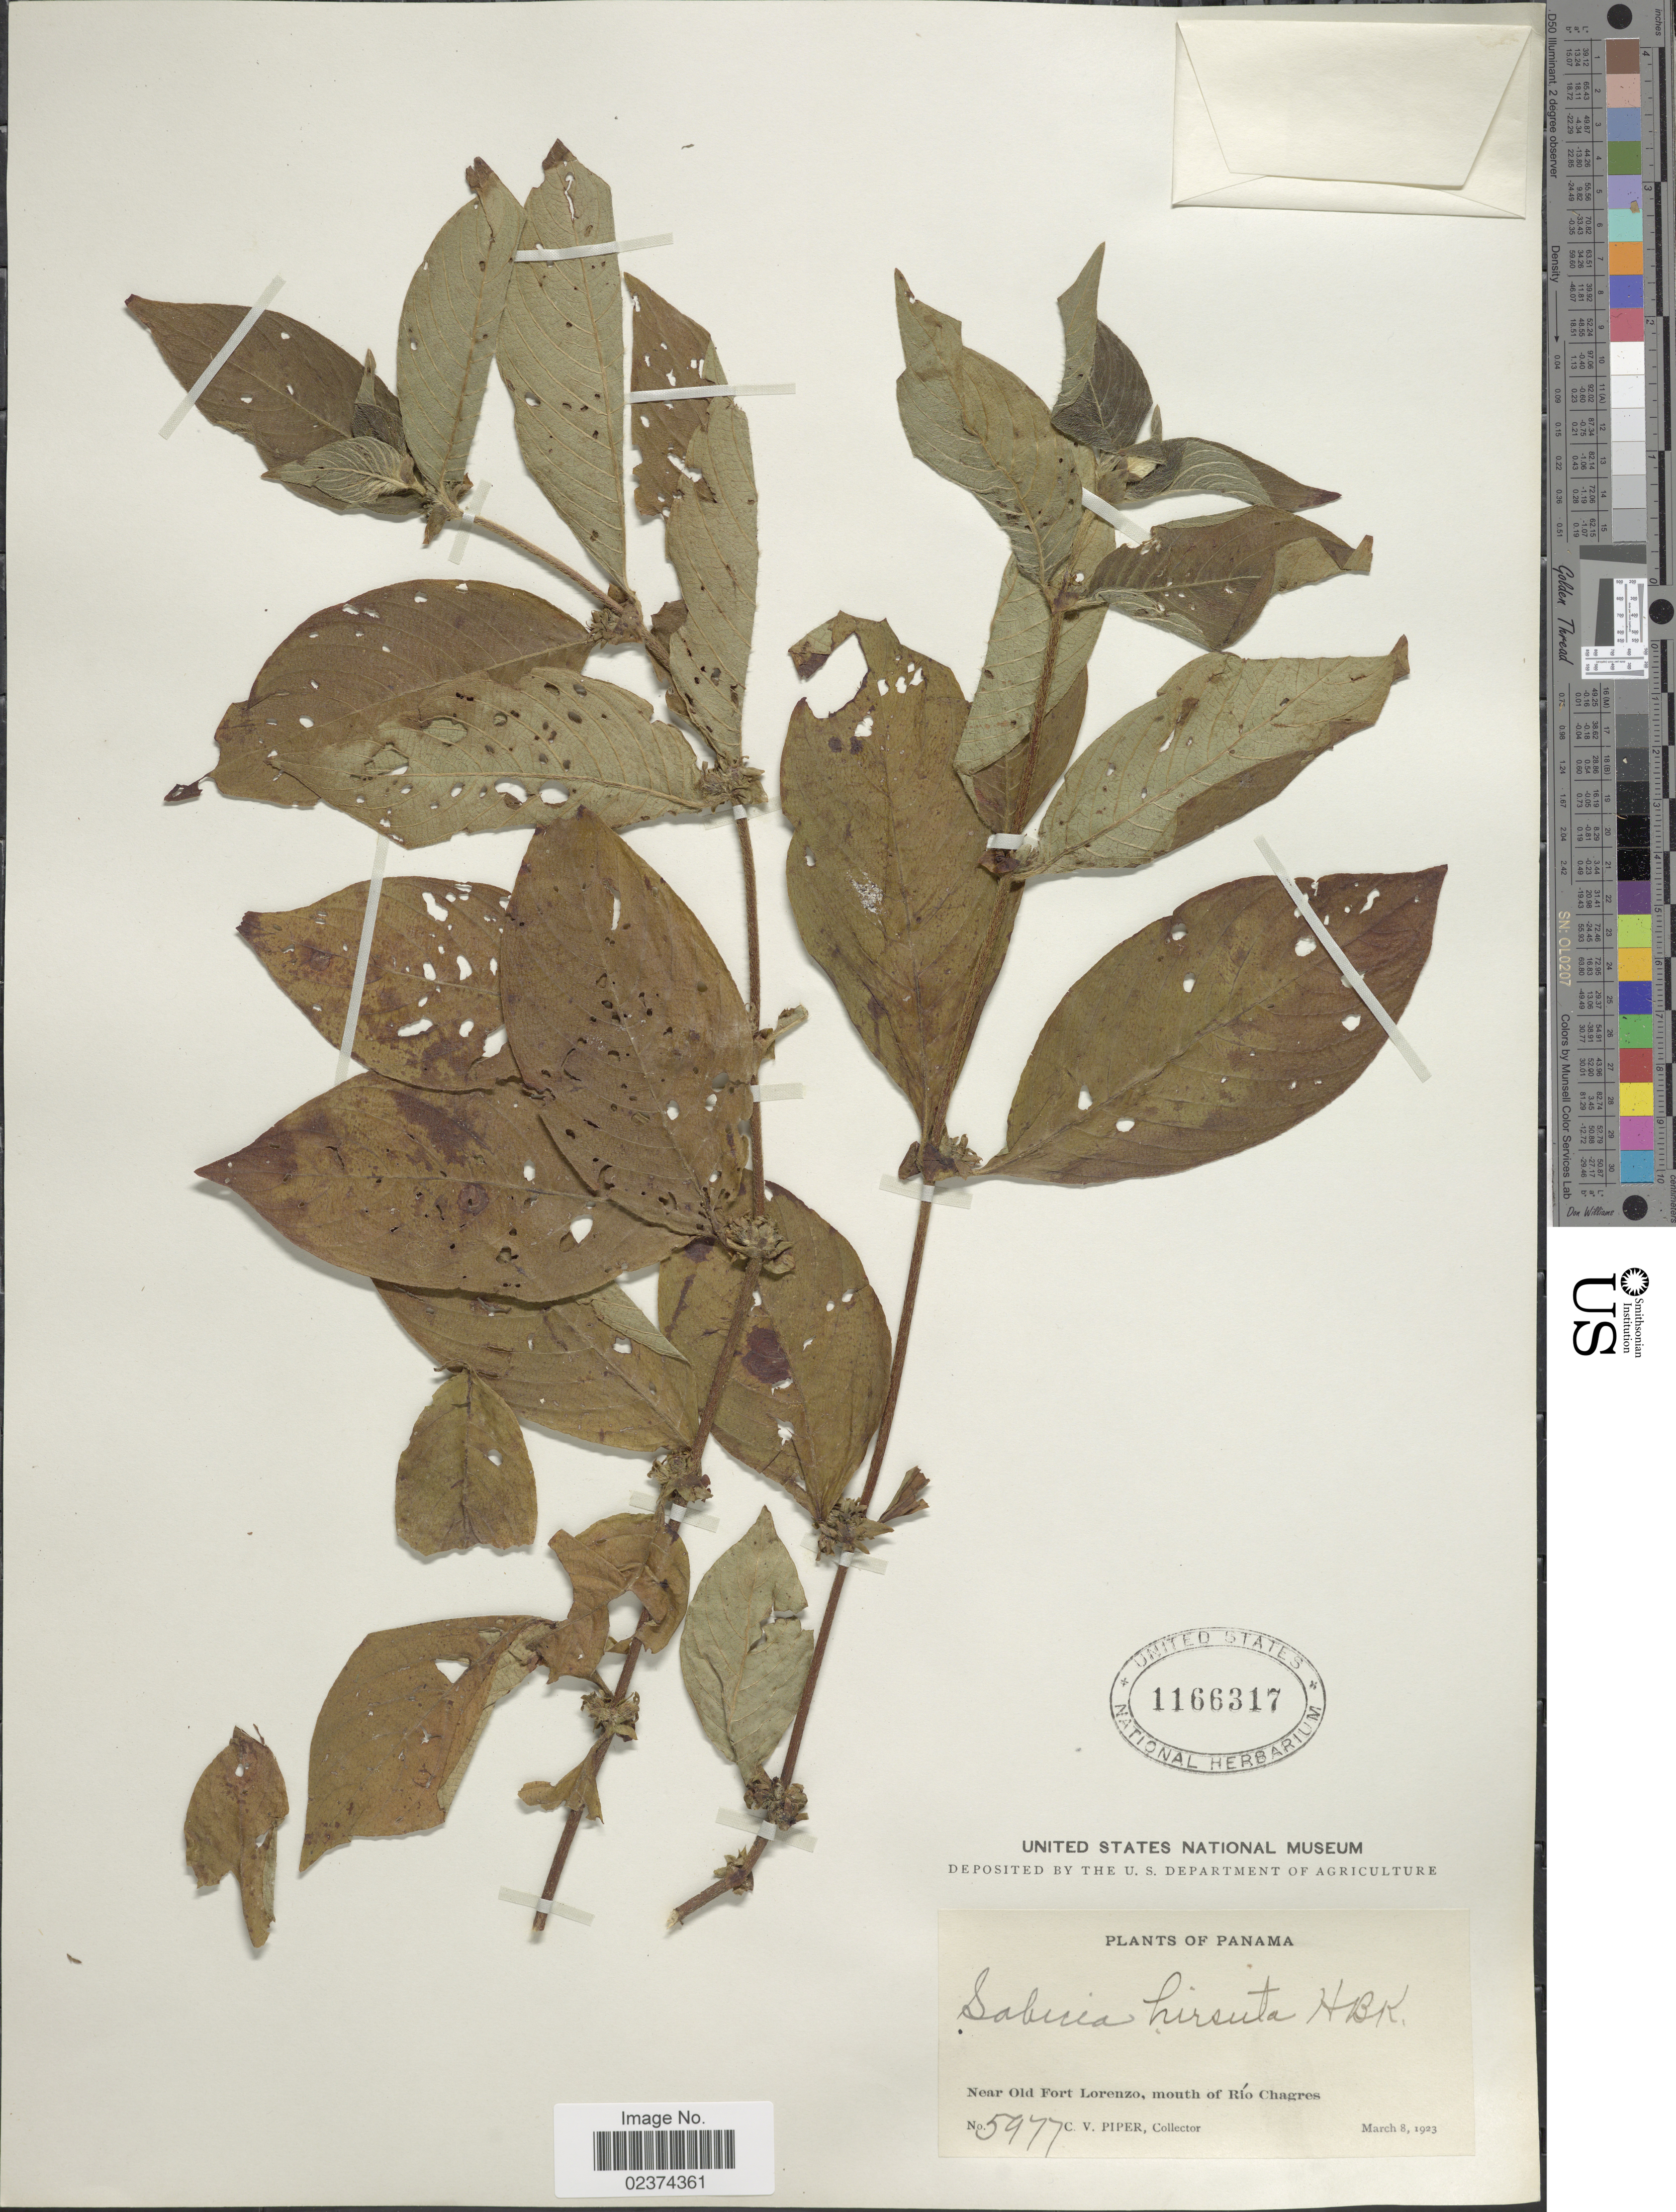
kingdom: Plantae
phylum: Tracheophyta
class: Magnoliopsida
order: Gentianales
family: Rubiaceae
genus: Sabicea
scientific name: Sabicea hirsuta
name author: Kunth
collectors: C. V. Piper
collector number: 5977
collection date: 1923-03-08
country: Panama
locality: Near Old Fort Lorenzo, mouth of Río Chagres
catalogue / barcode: US 1166317